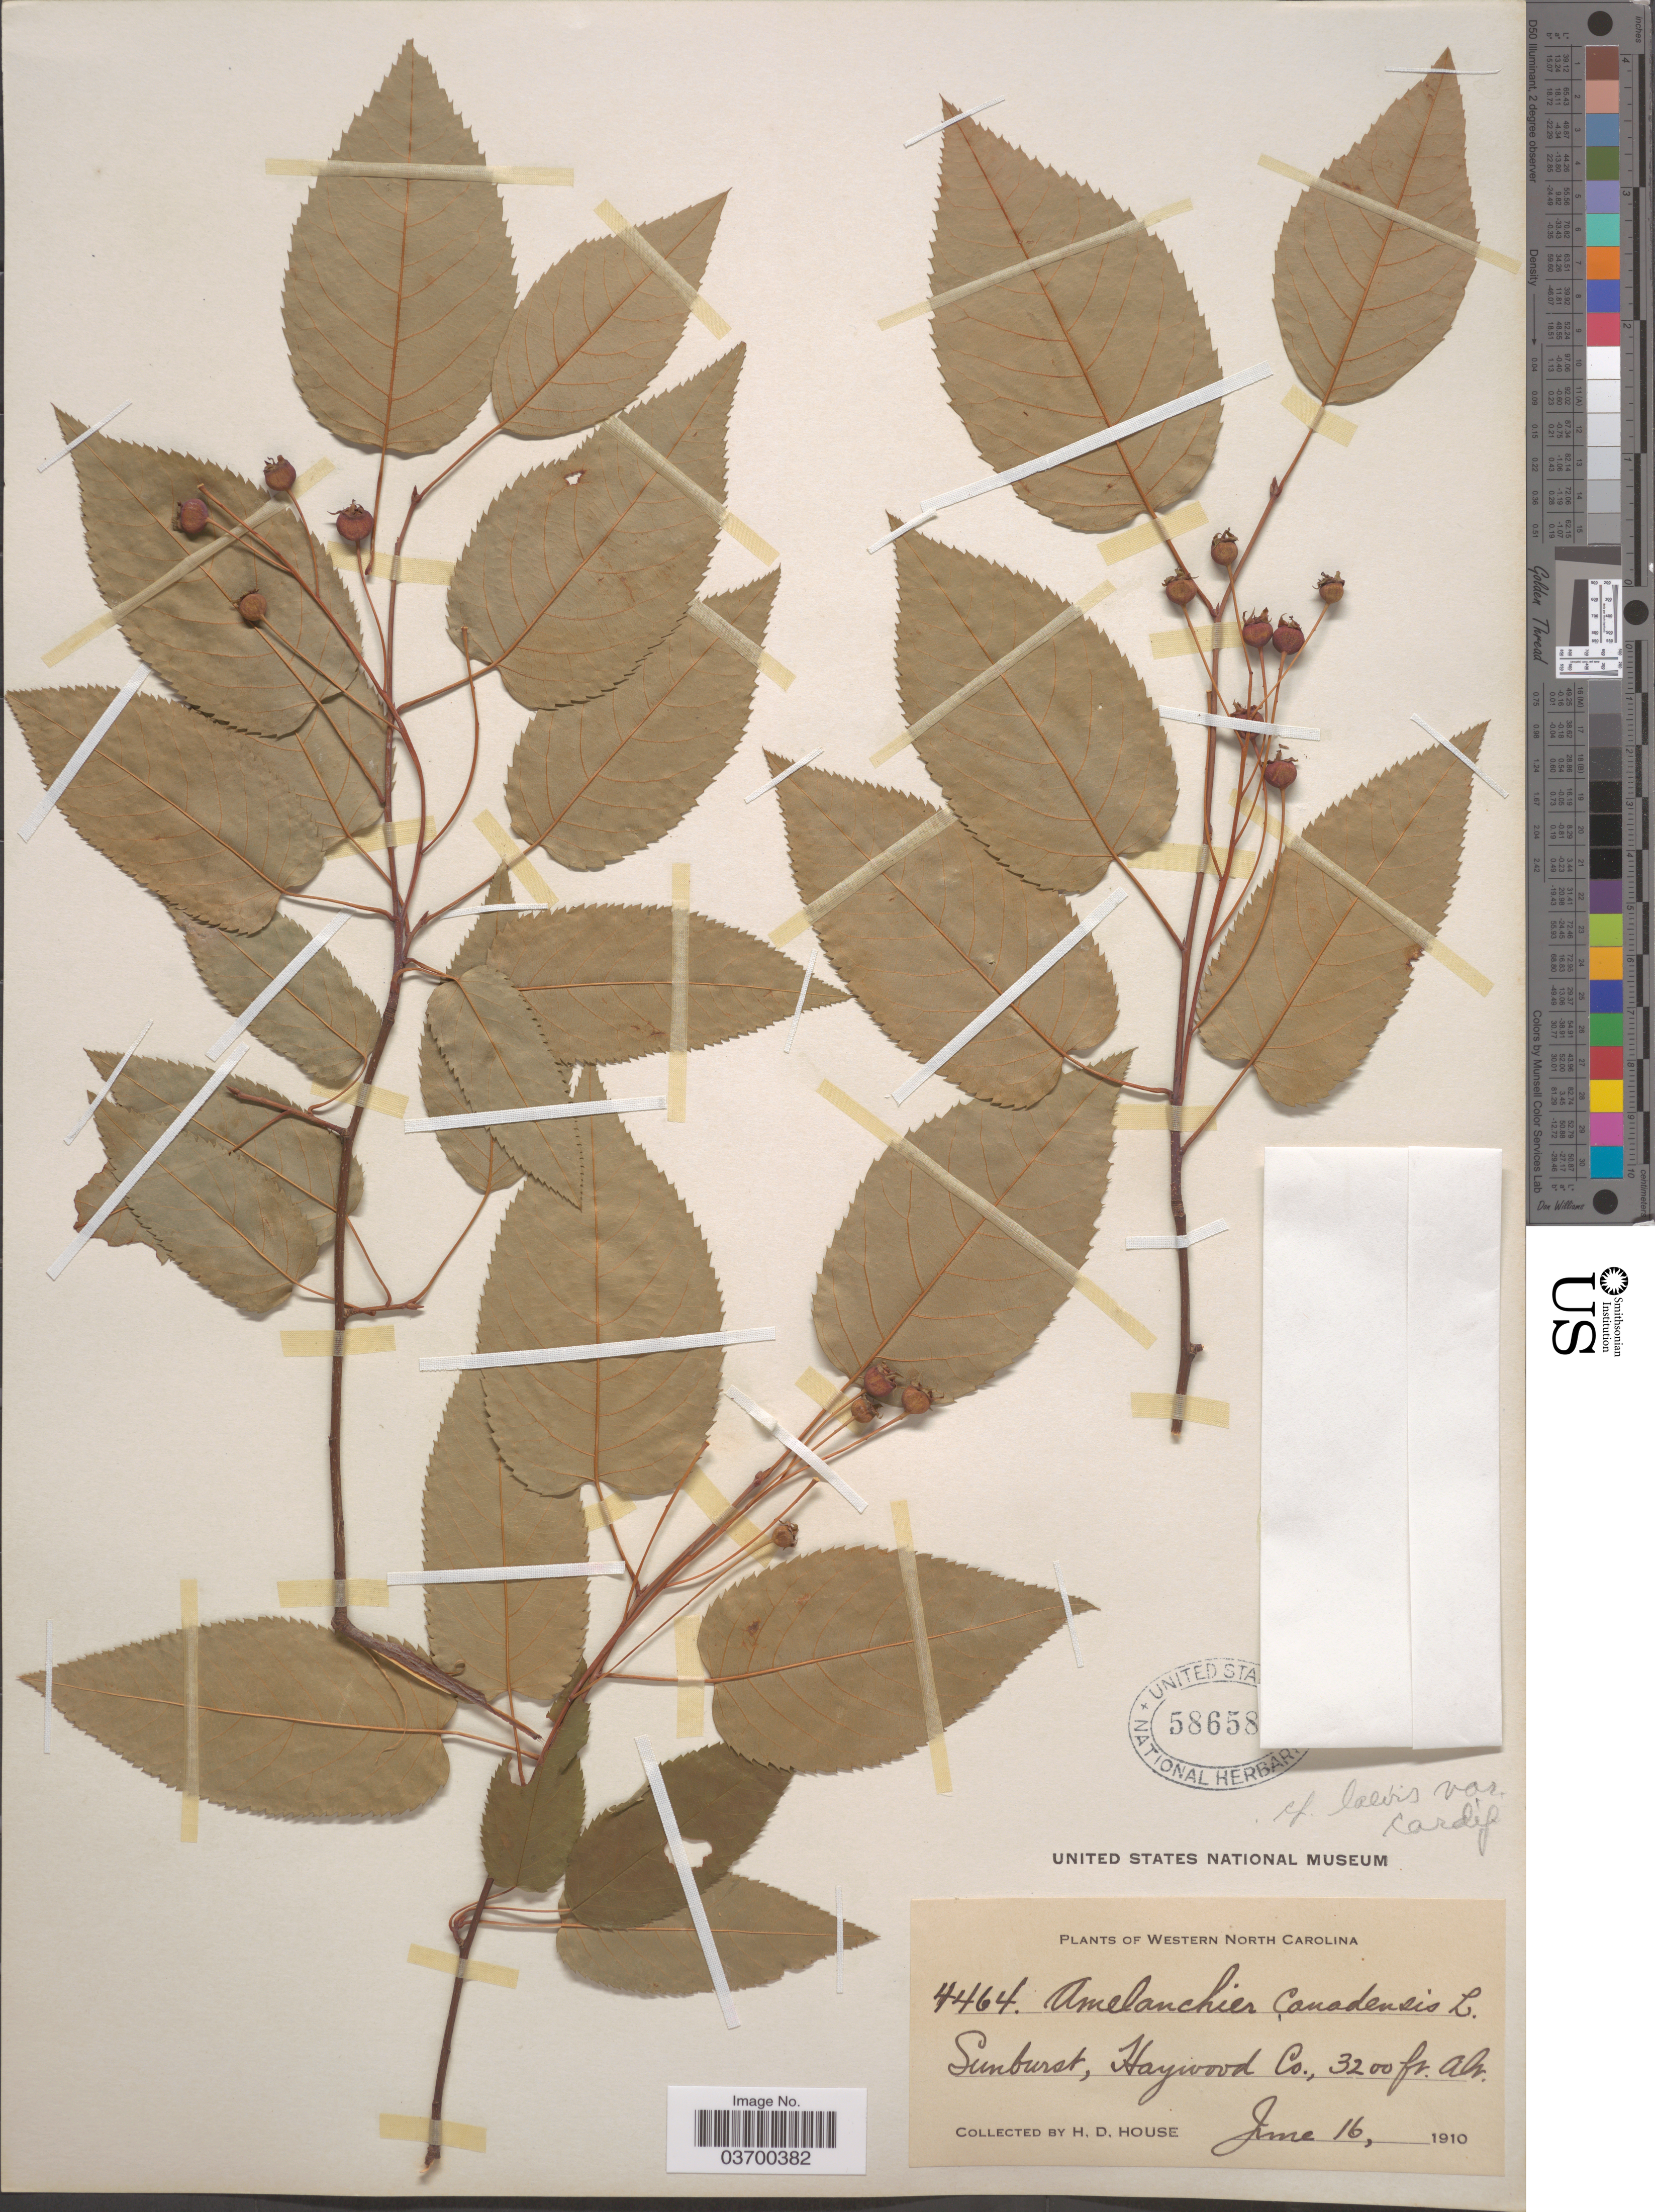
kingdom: Plantae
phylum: Tracheophyta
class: Magnoliopsida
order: Rosales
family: Rosaceae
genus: Amelanchier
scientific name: Amelanchier canadensis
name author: (L.) Medic.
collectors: H. D. House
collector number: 4464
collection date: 1910-06-16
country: United States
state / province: North Carolina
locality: Western North Carolina. Sunburst, Haywood Co.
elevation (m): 975